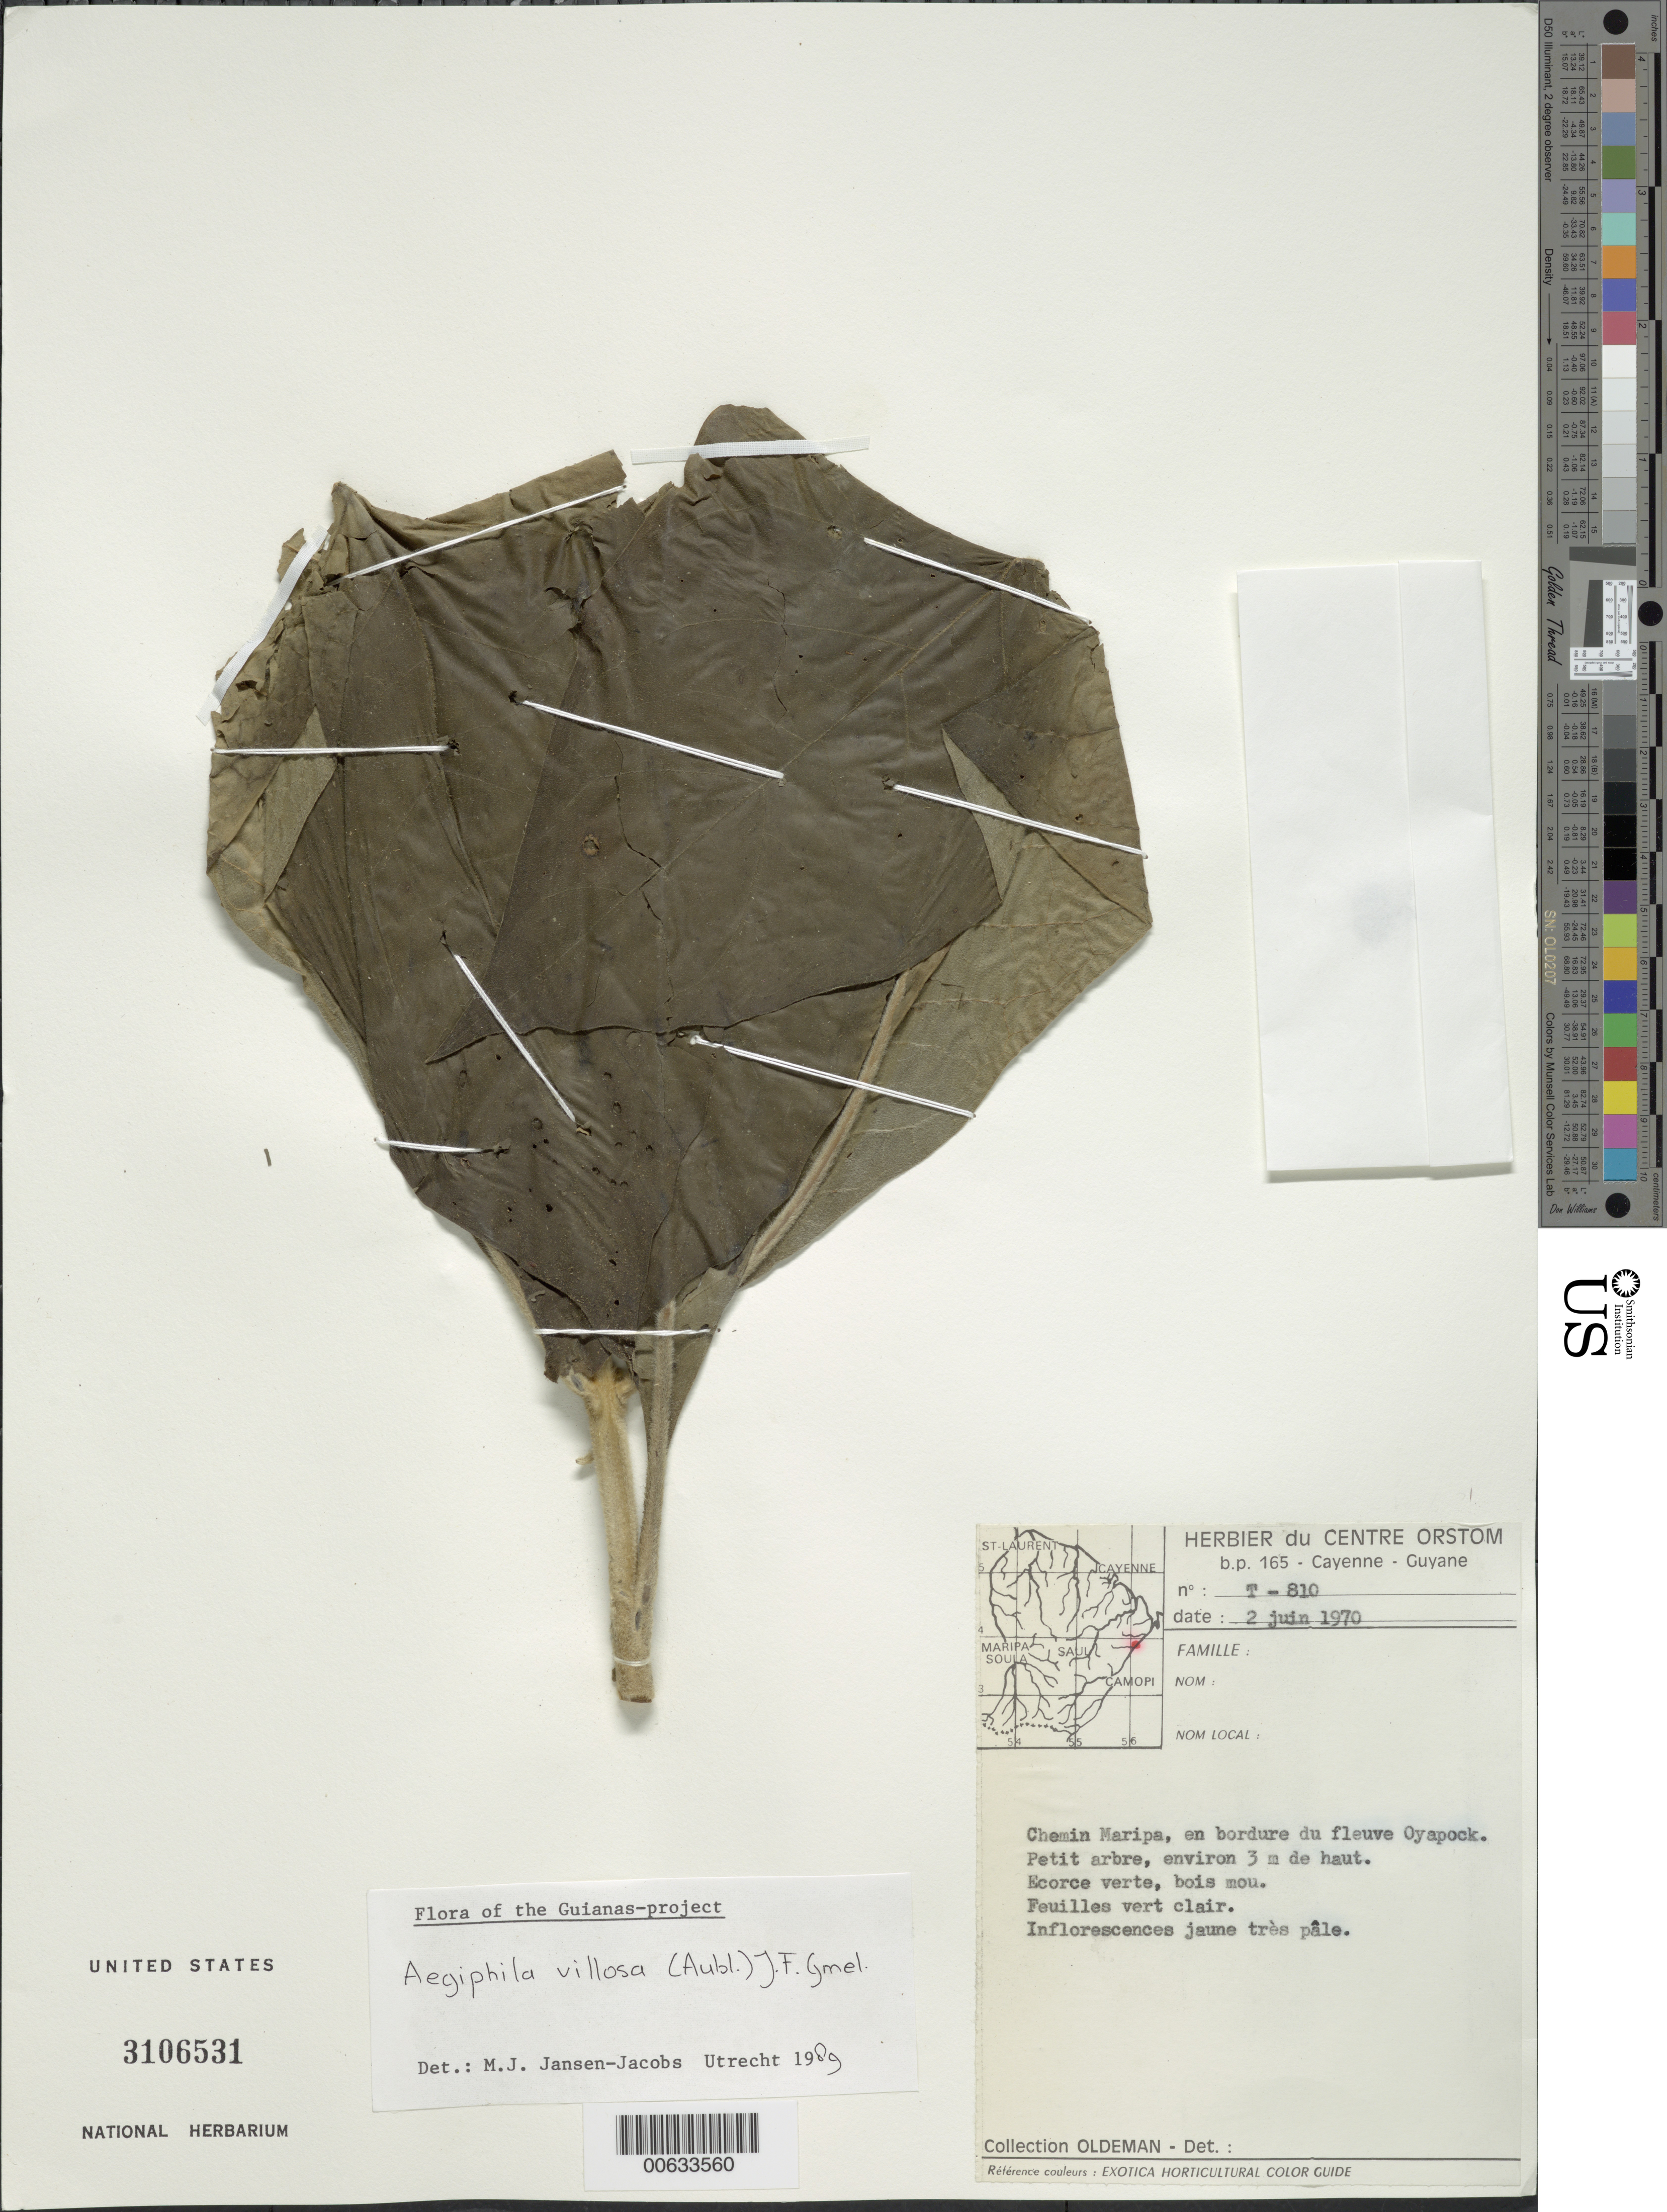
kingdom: Plantae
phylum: Tracheophyta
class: Magnoliopsida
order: Lamiales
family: Lamiaceae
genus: Aegiphila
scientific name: Aegiphila villosa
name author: (Aubl.) J.F. Gmel.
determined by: Jansen-Jacobs, M. J., (U), Nationaal Herbarium Nederland, Utrecht University branch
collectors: R. Oldeman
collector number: T 810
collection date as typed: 2-Jun-70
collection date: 1970-06-02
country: French Guiana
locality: Chemin Maripa, en bordure du fleuve Oyapock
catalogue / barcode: US 3106531